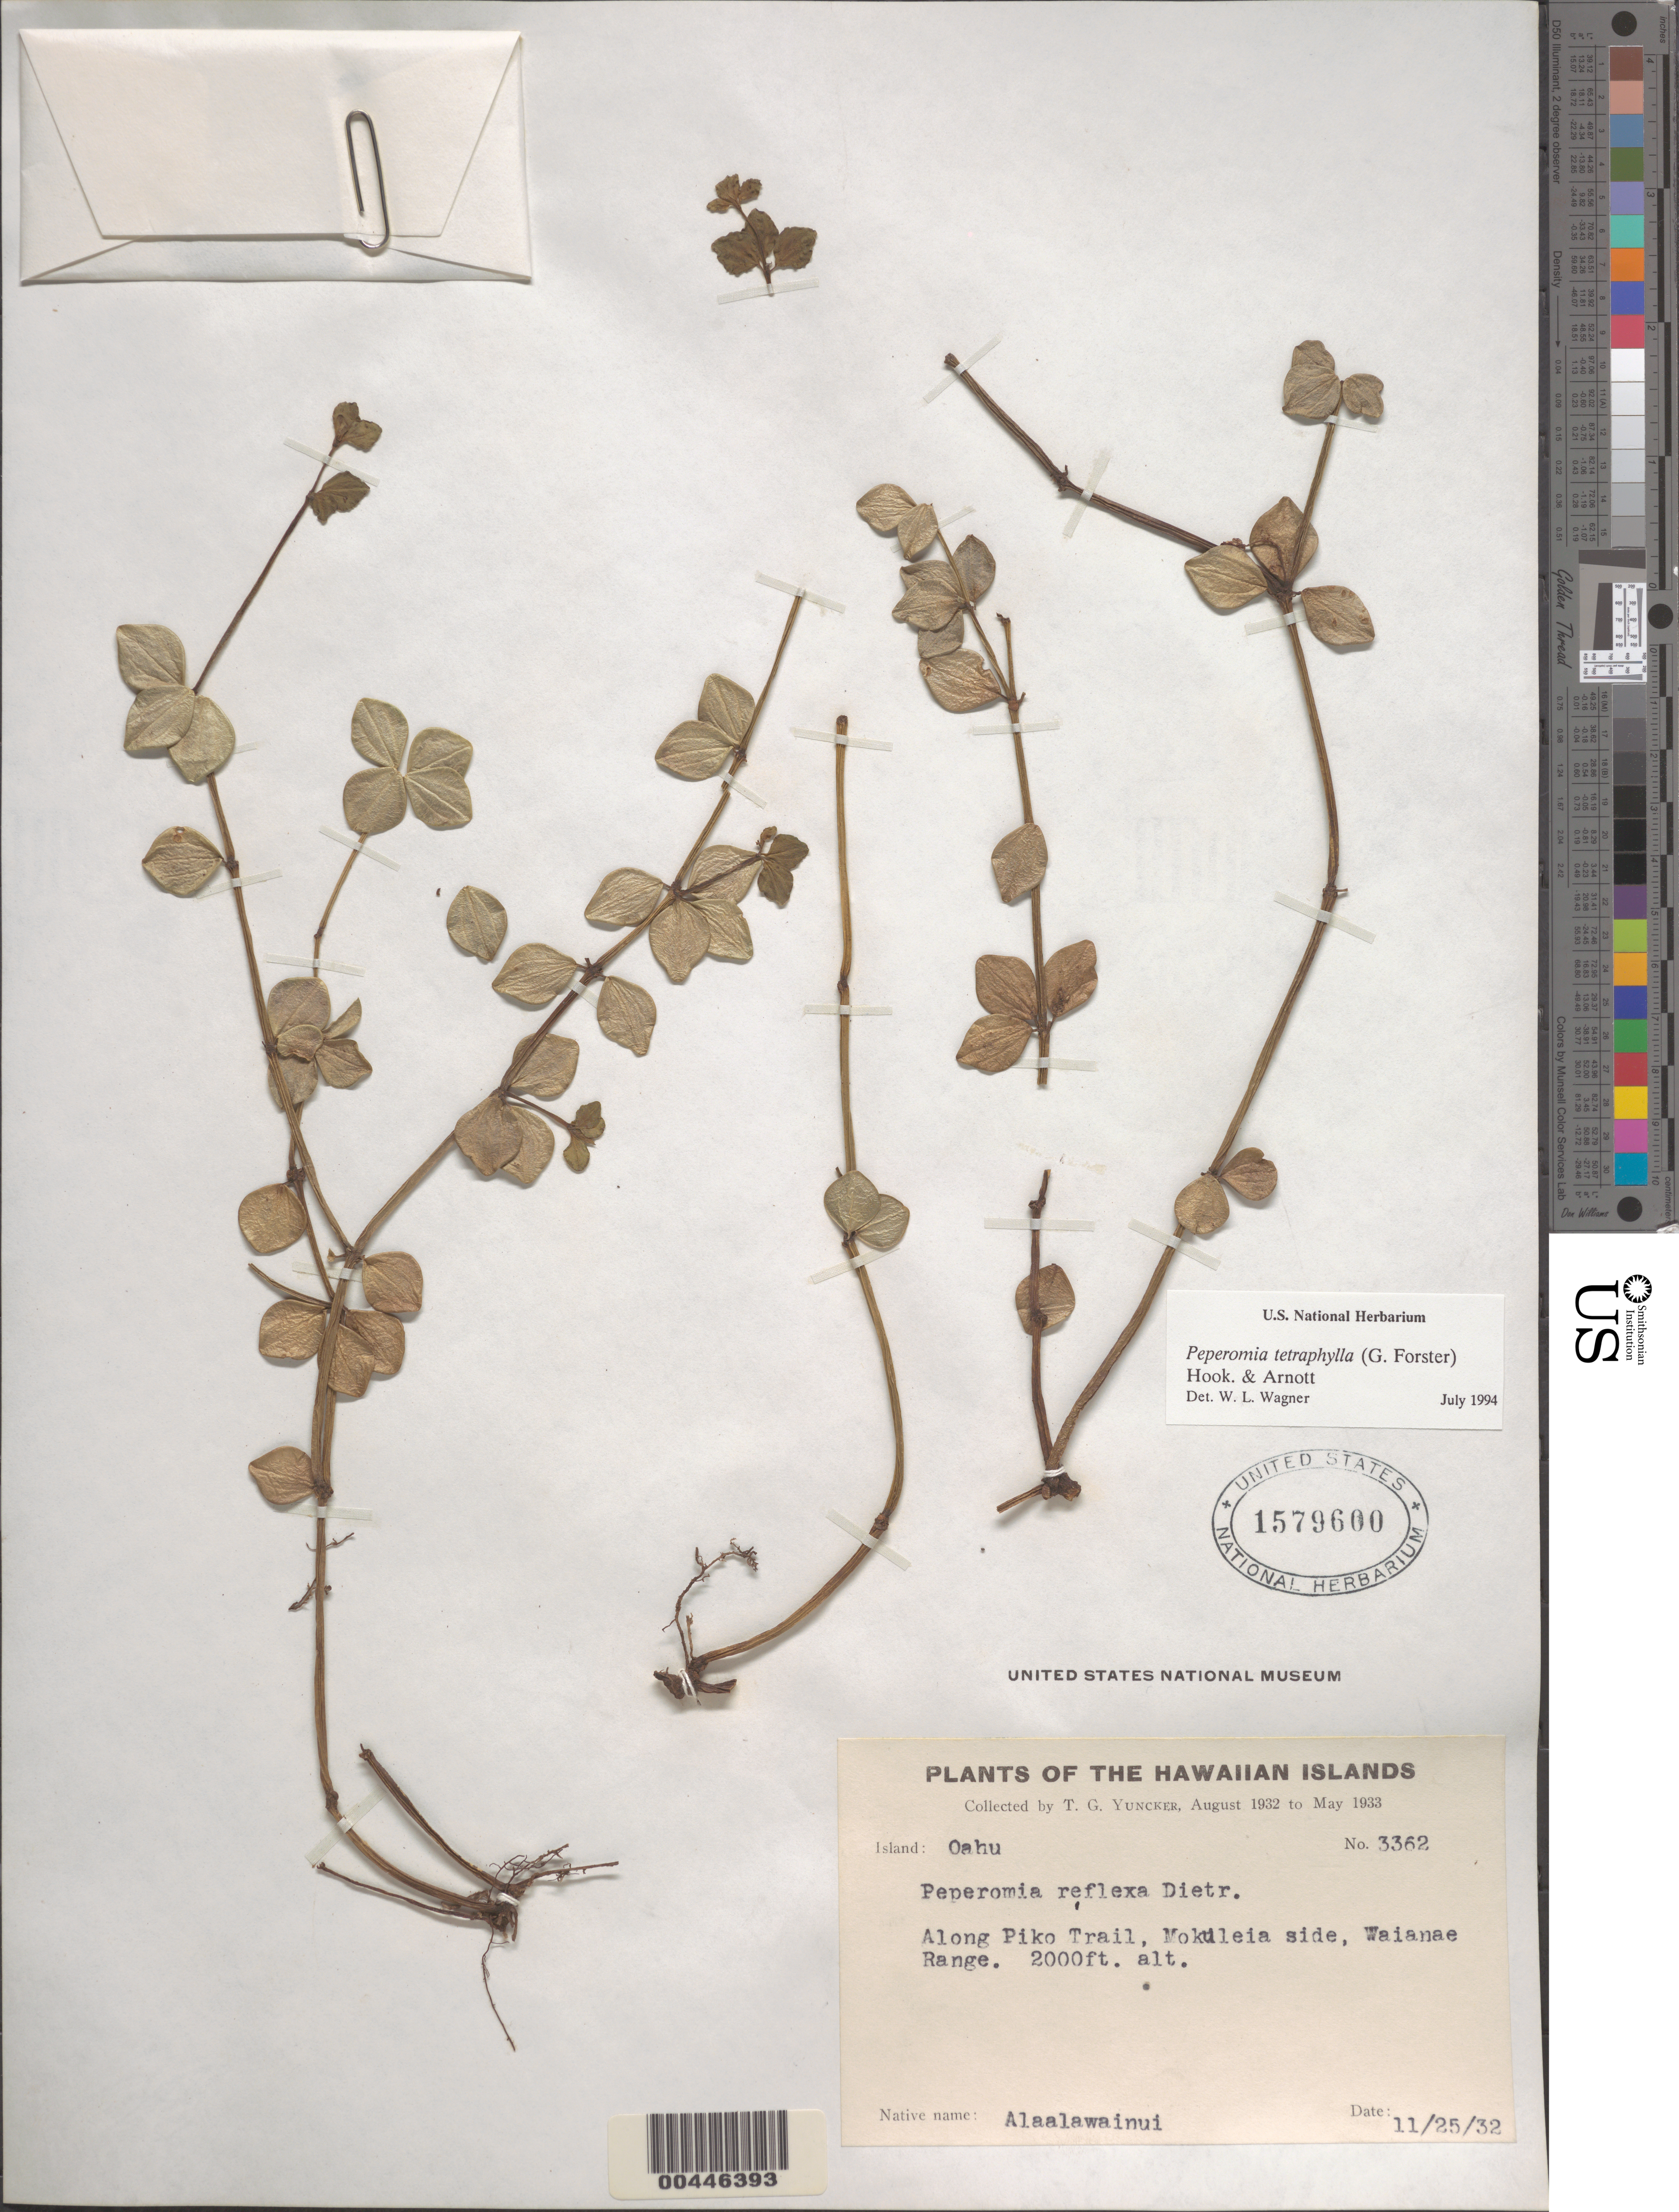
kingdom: Plantae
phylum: Tracheophyta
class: Magnoliopsida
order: Piperales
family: Piperaceae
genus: Peperomia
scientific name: Peperomia trichopus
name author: Trel. in J.F. Macbr.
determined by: Wagner, W. L., (BOT), Smithsonian Institution - National Museum of Natural History (UNITED STATES)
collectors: T. G. Yuncker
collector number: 3362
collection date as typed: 25 Nov 1932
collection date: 1932-11-25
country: United States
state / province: Hawaii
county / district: Honolulu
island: Oahu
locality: Along Piko Trail, Mokuleia side, Waianae Range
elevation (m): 610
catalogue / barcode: US 1579600